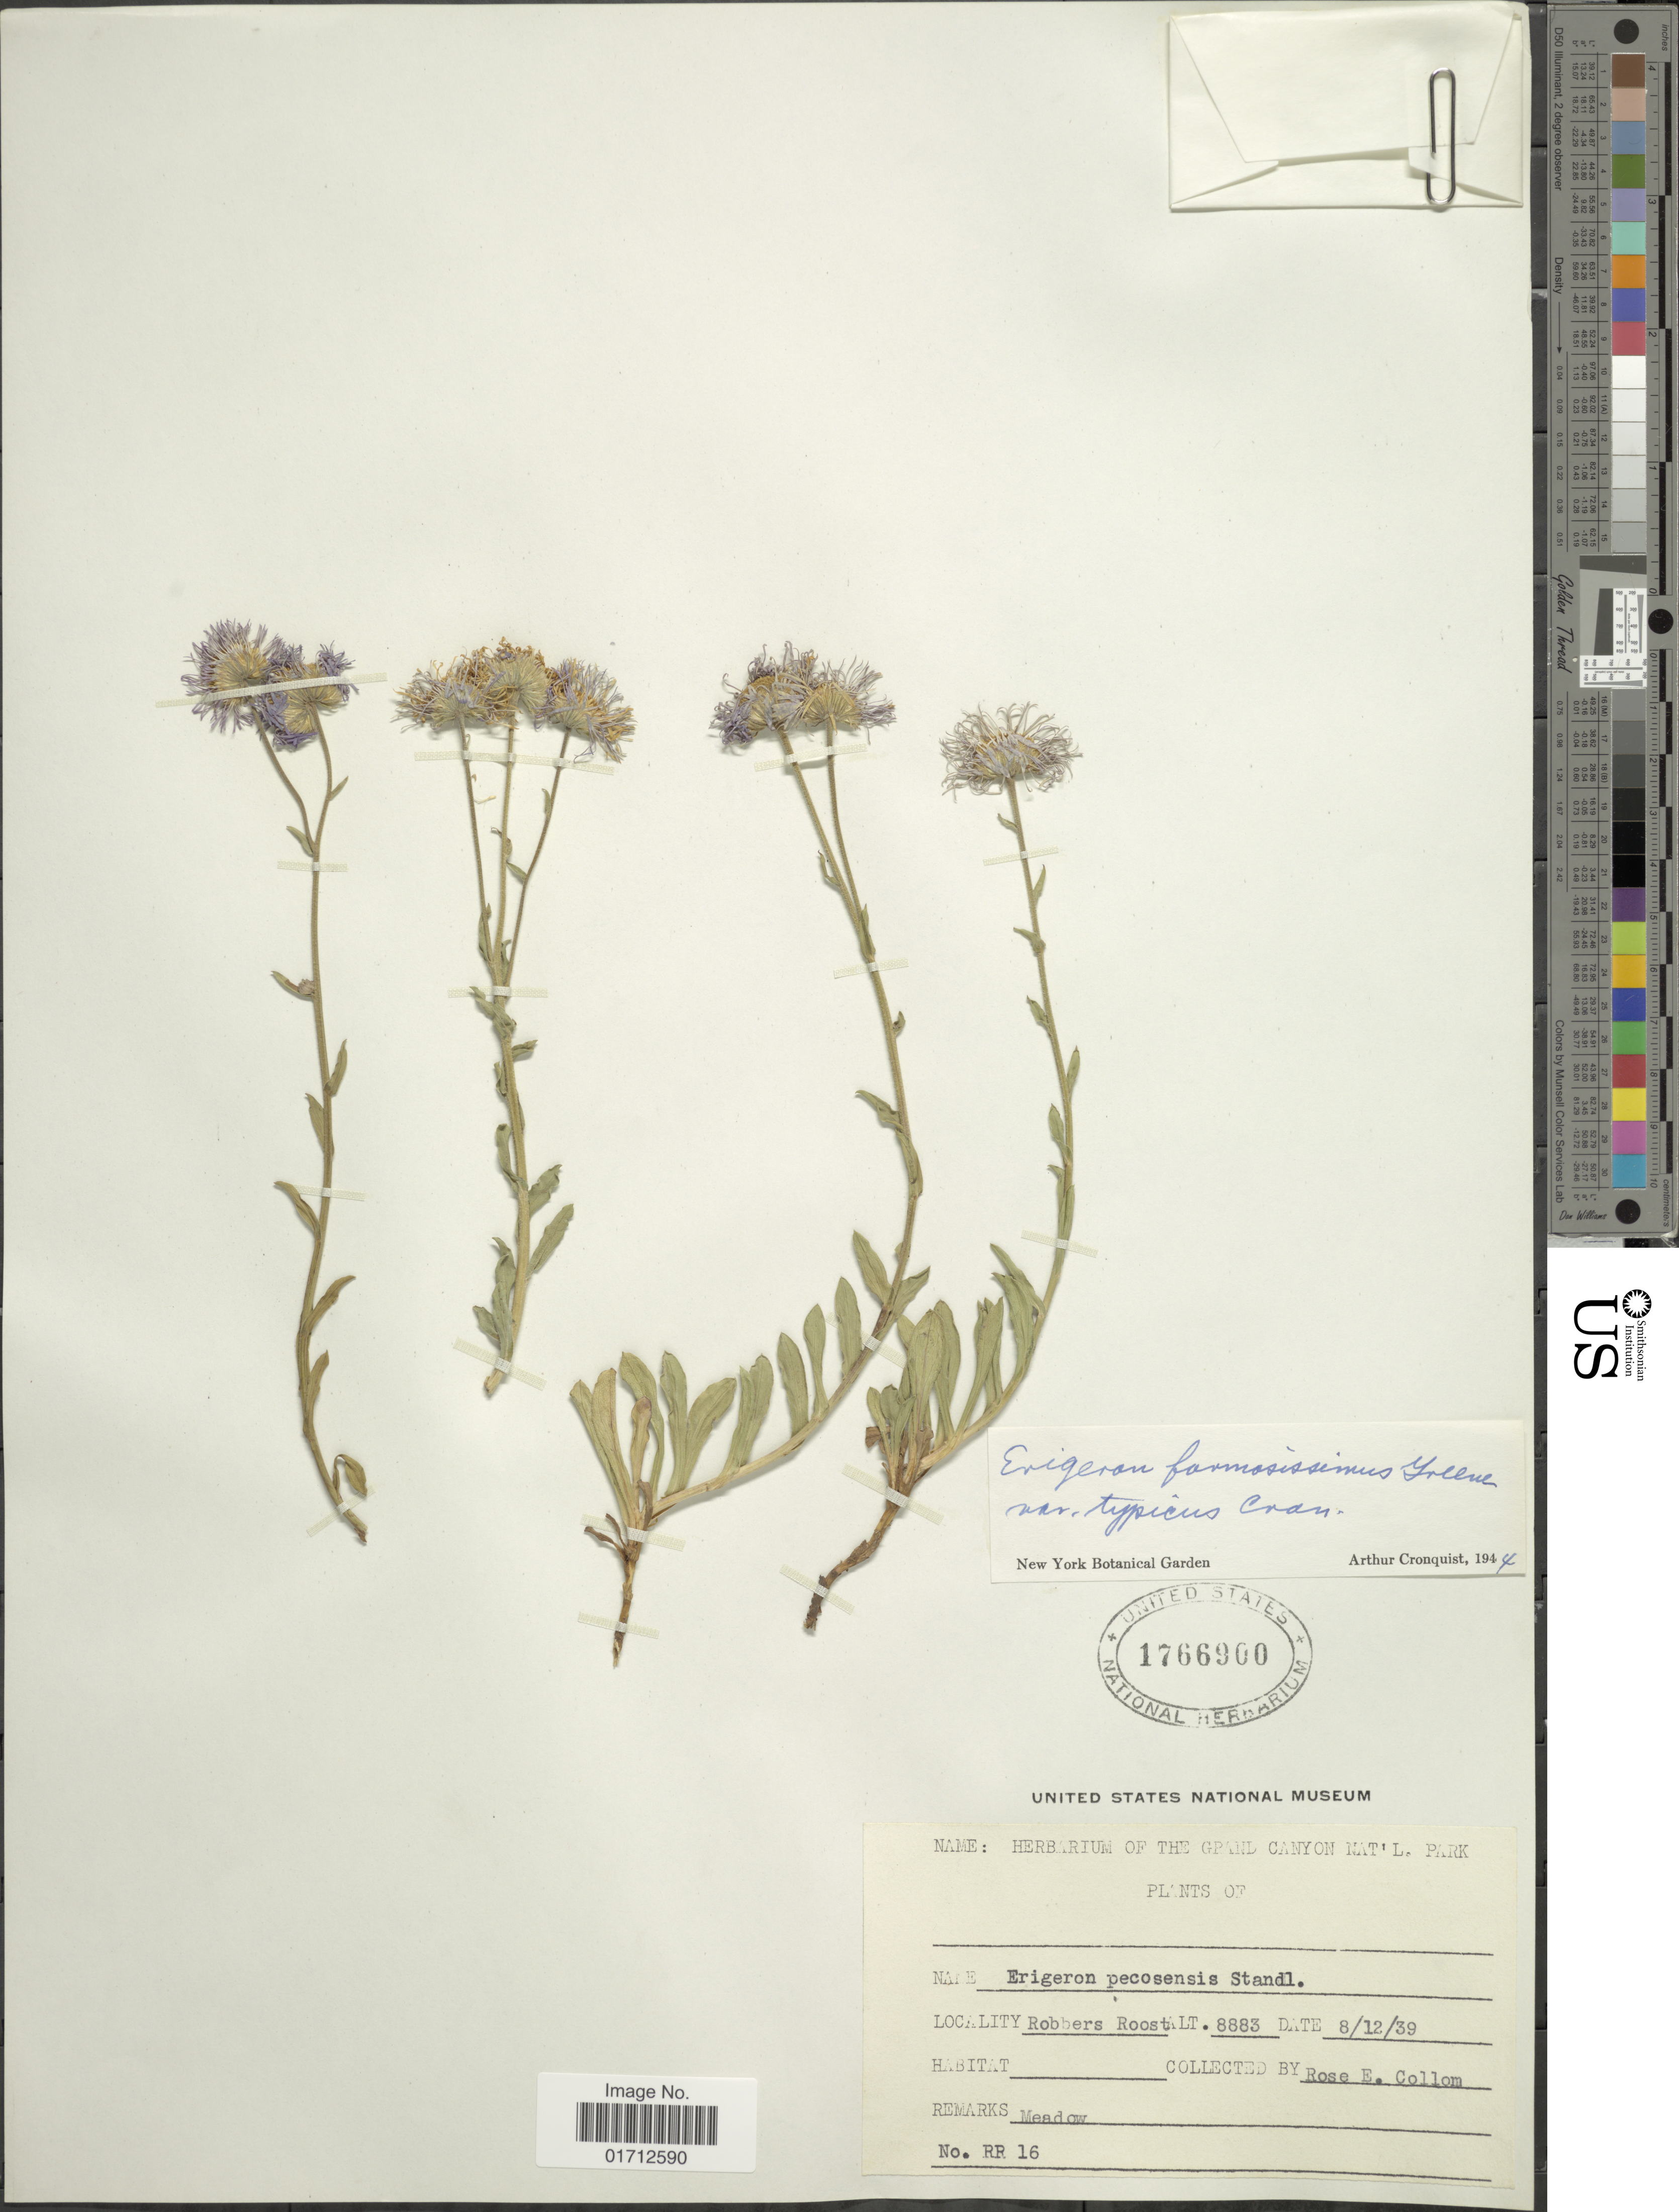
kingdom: Plantae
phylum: Tracheophyta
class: Magnoliopsida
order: Asterales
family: Asteraceae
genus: Erigeron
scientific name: Erigeron formosissimus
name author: Greene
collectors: R. E. Collom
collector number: RR16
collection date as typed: Transcribed d/m/y: 12/8/39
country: United States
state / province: Utah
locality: Robberts Roost.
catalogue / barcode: US 1766900